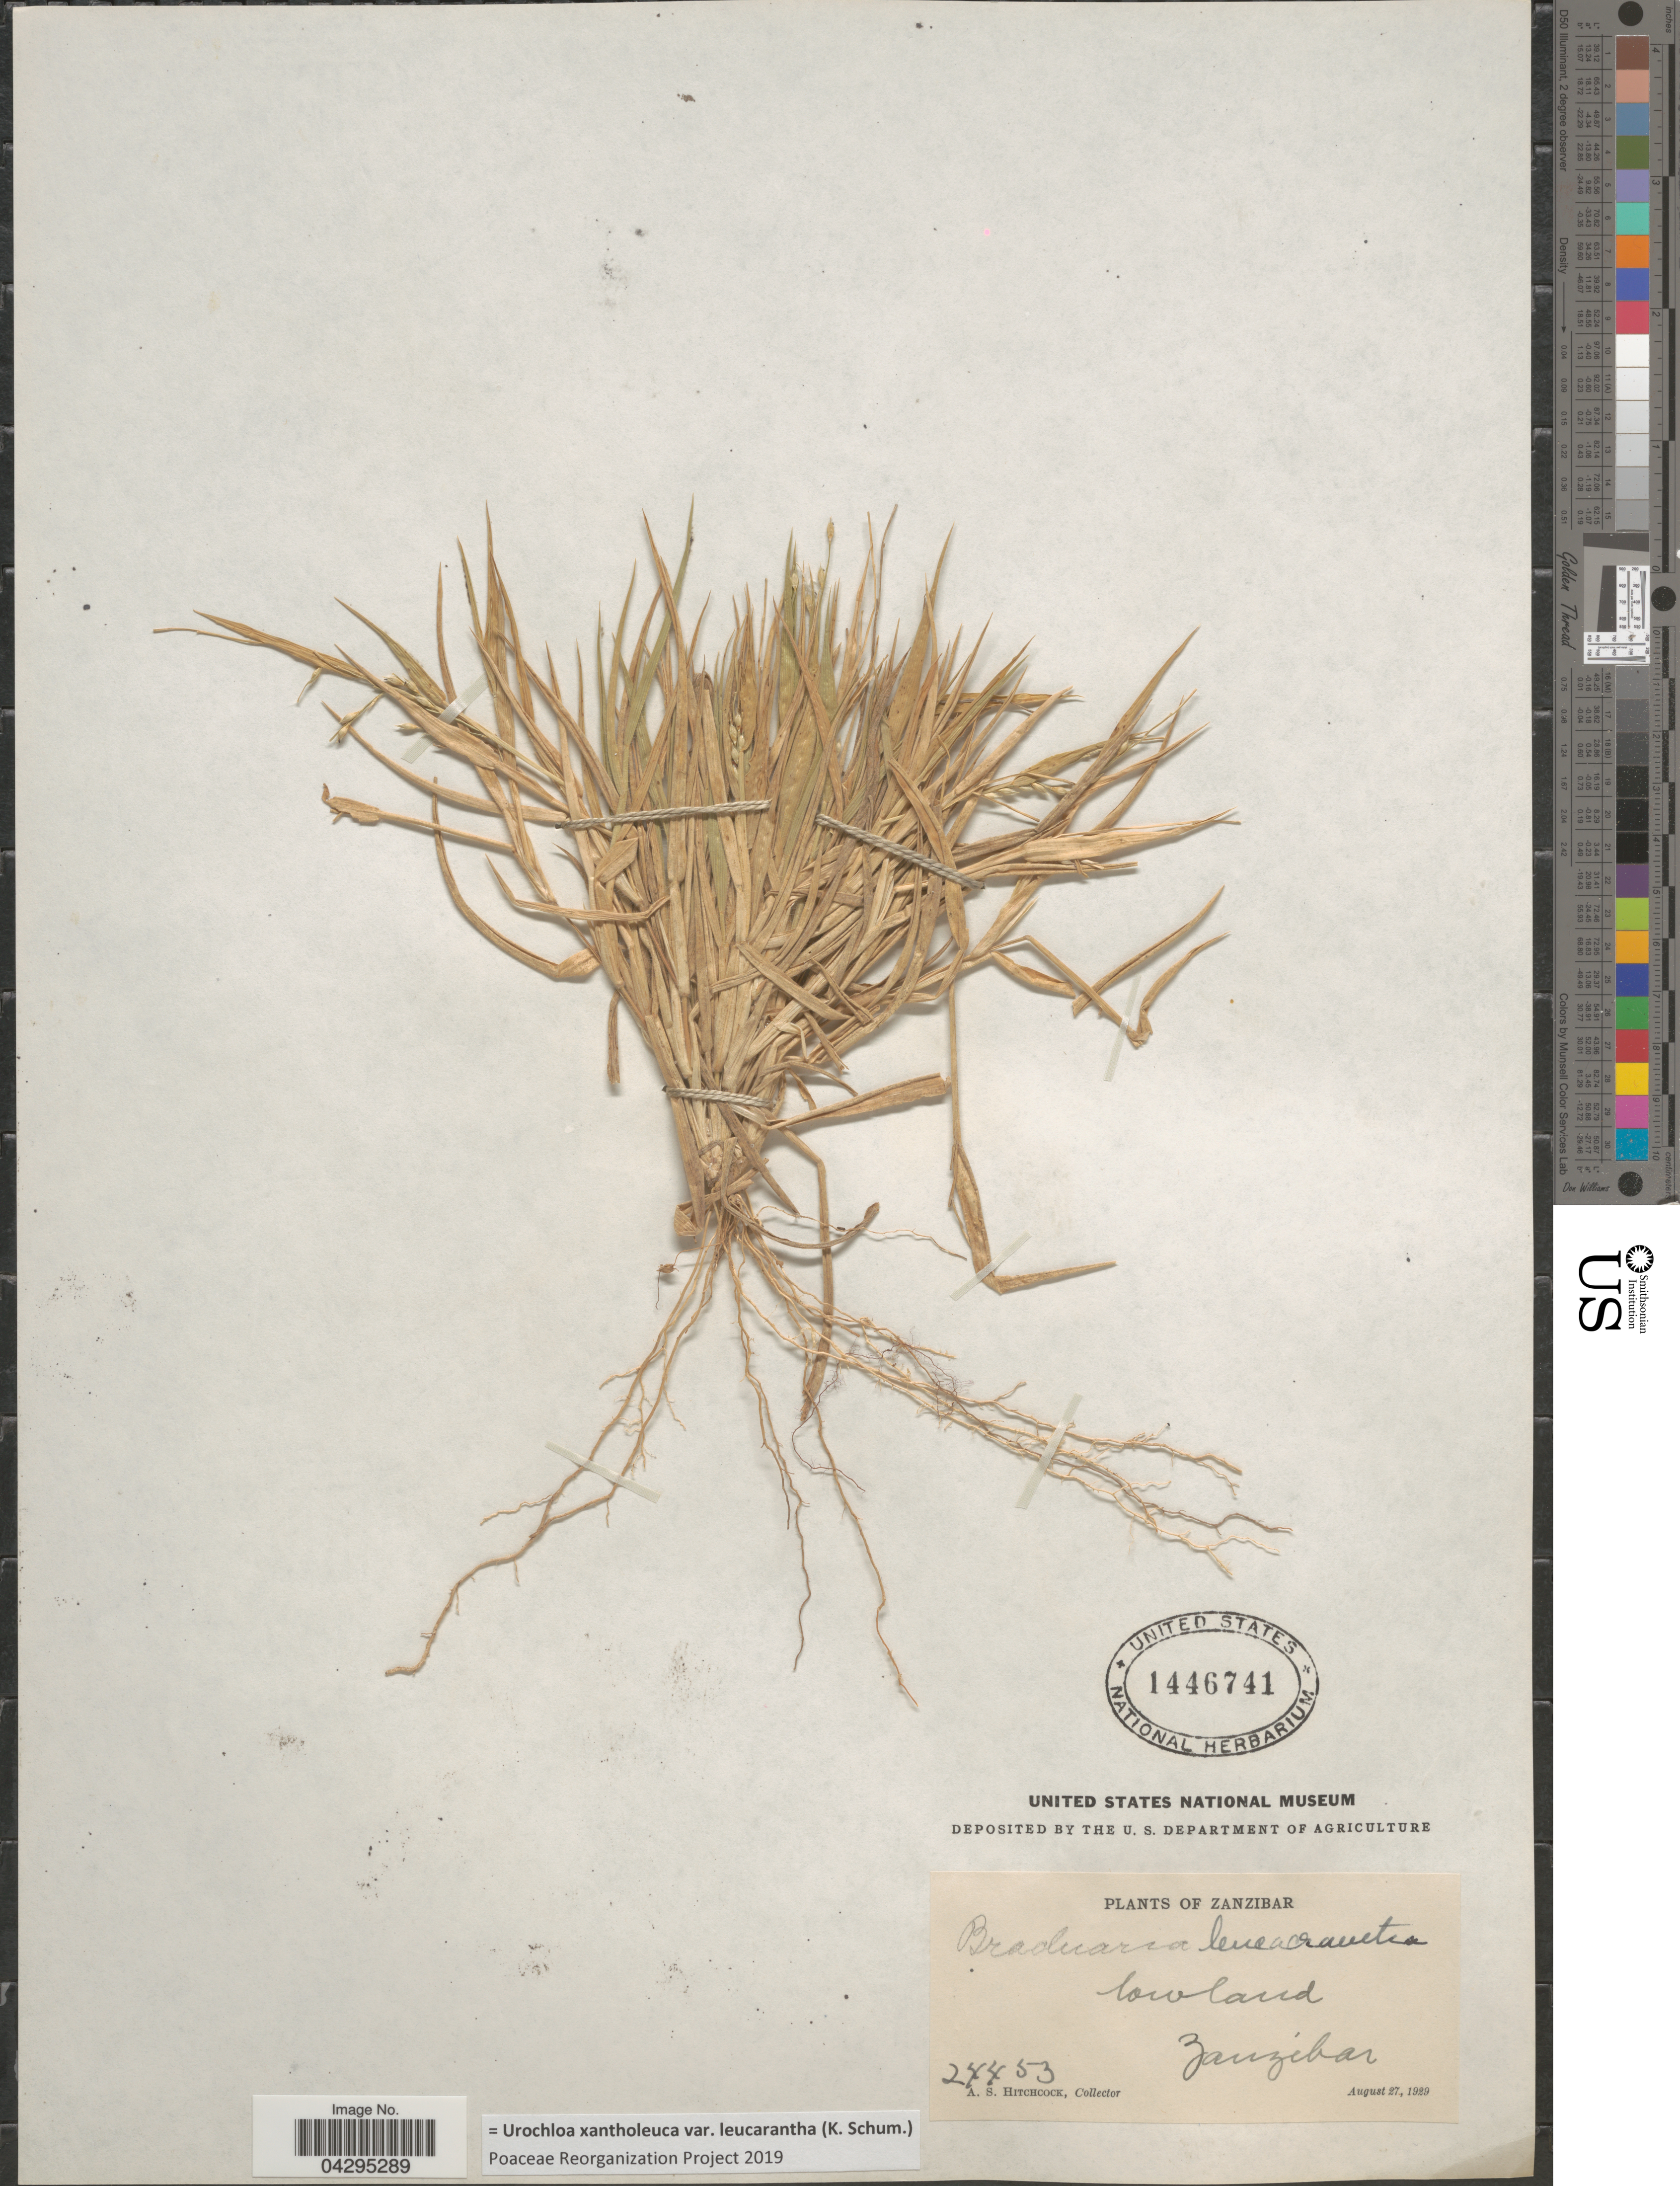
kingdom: Plantae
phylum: Tracheophyta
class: Liliopsida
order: Poales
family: Poaceae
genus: Urochloa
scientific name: Urochloa xantholeuca var. leucarantha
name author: (K. Schum.)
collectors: A. S. Hitchcock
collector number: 24453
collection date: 1929-08-27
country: Tanzania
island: Zanzibar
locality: Lowland.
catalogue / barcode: US 1446741